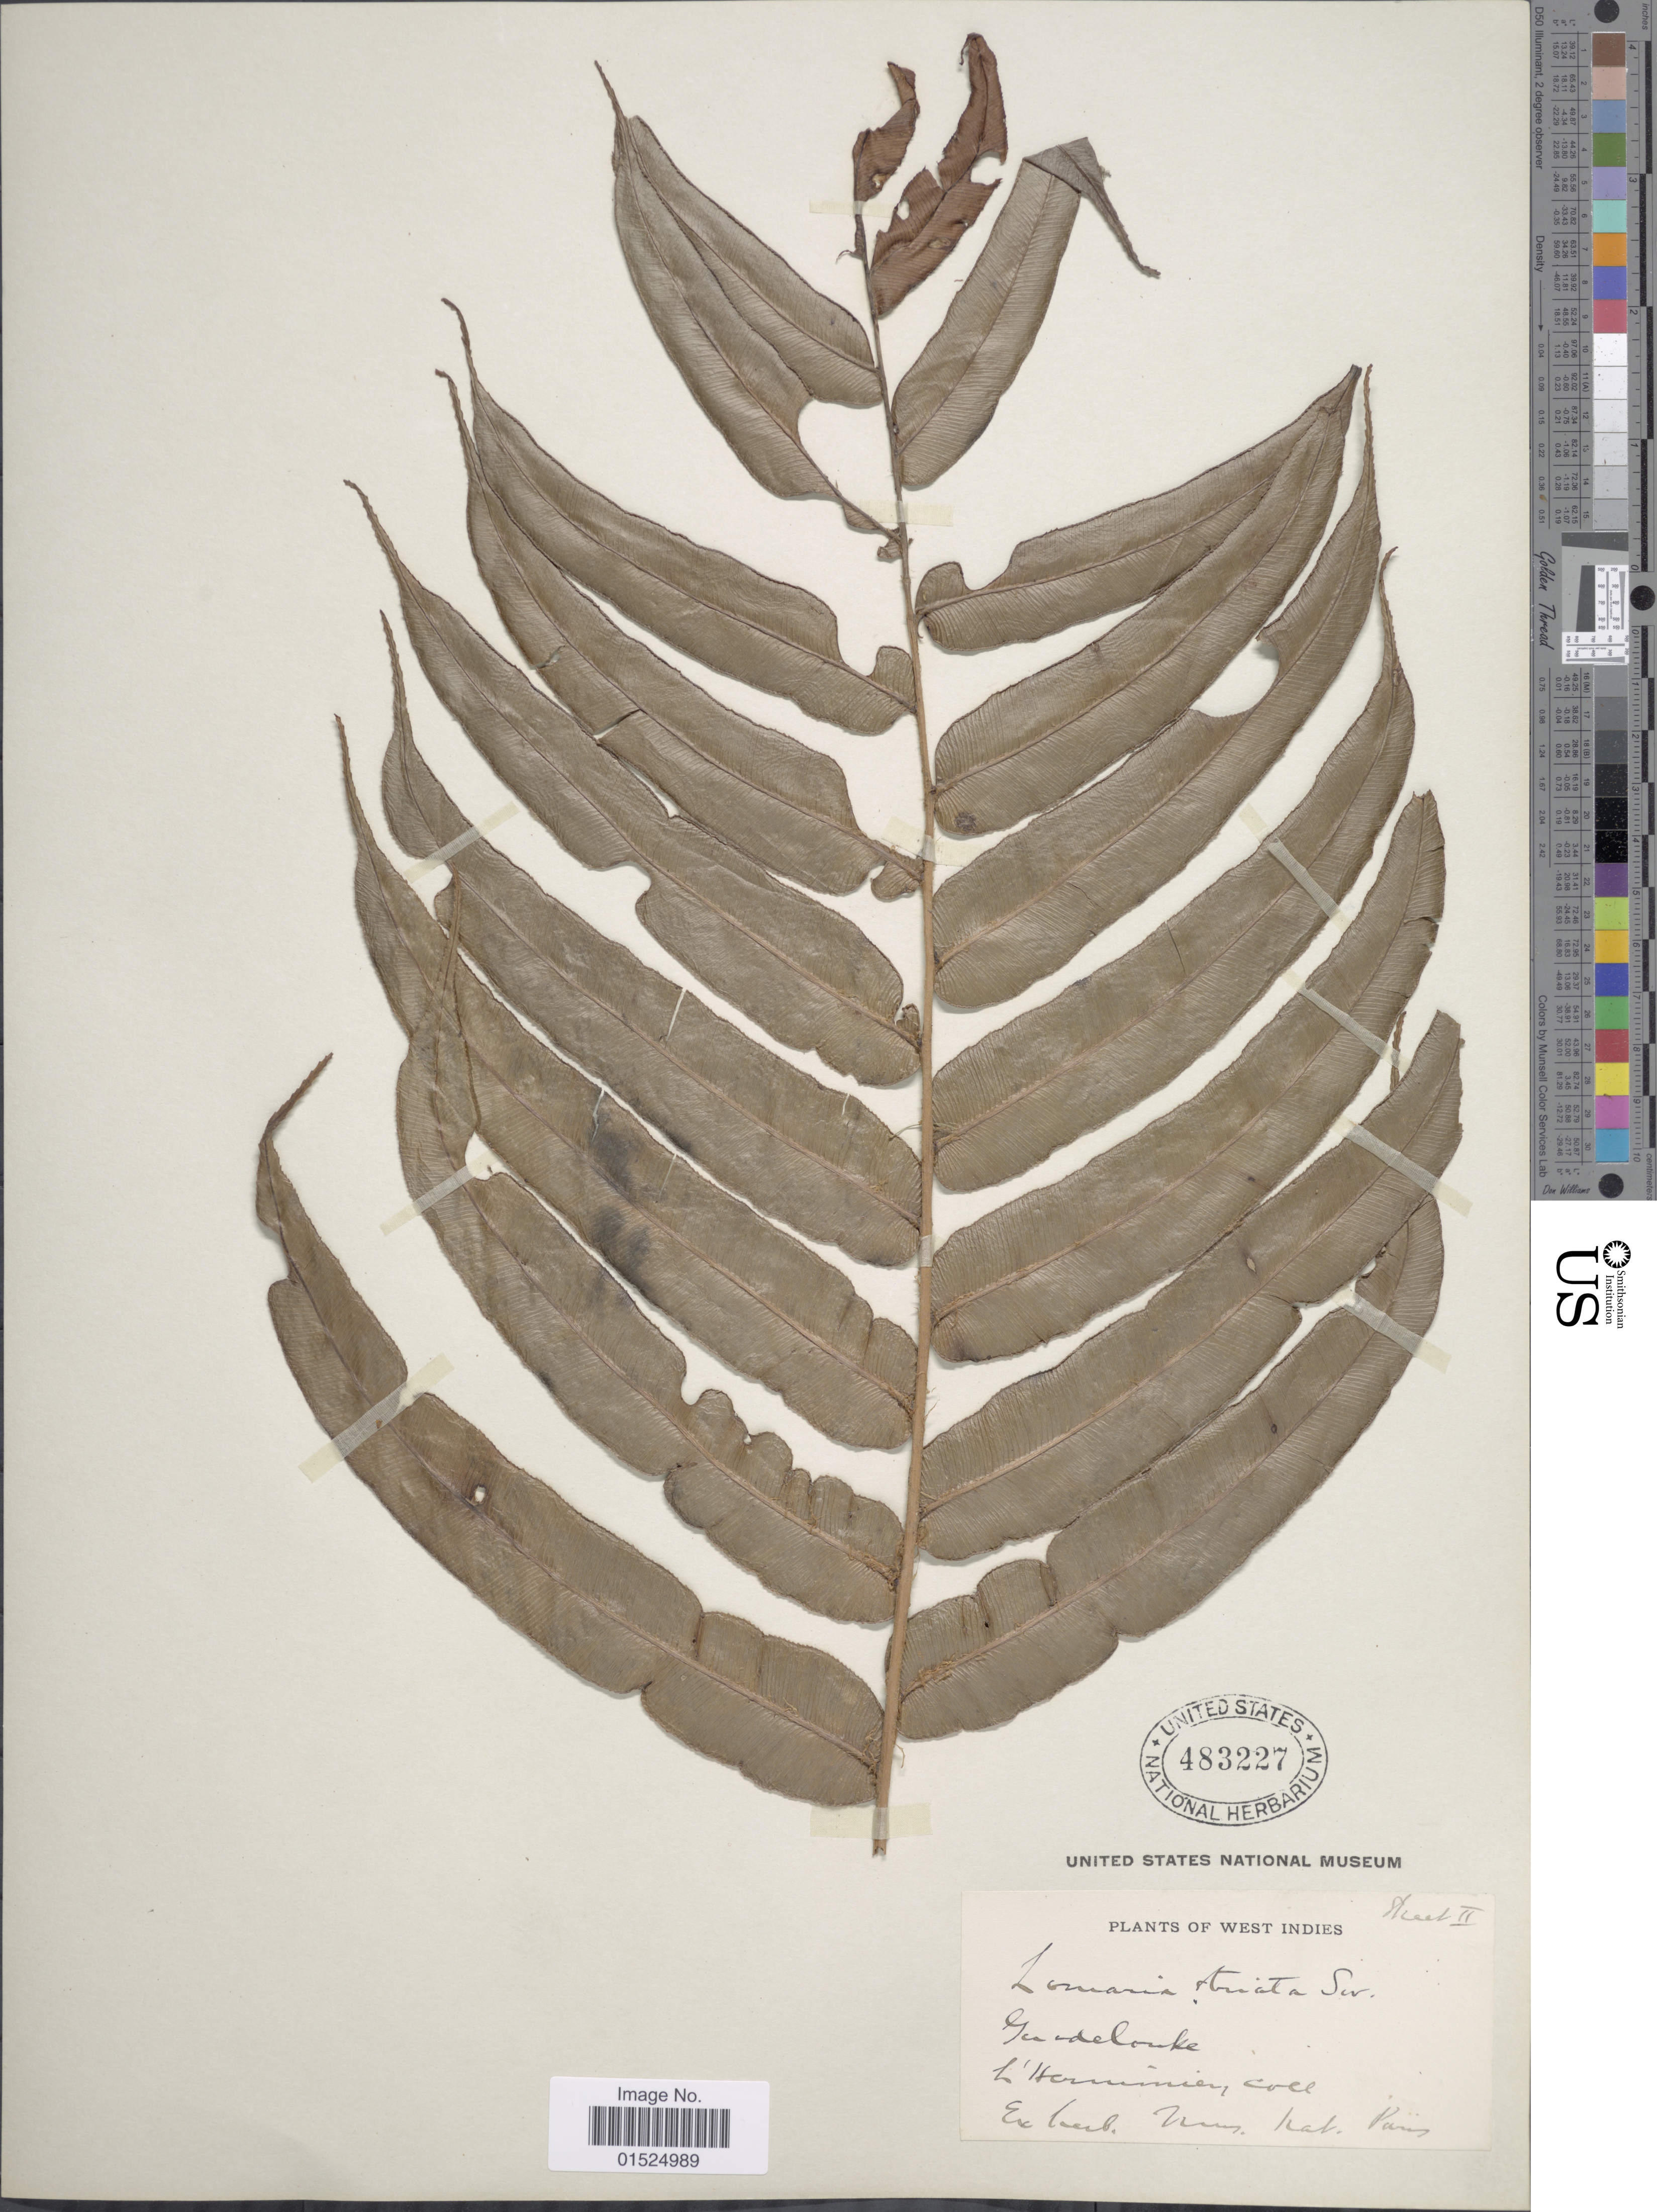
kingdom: Plantae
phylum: Tracheophyta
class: Polypodiopsida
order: Polypodiales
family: Blechnaceae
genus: Blechnum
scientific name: Blechnum ryanii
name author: Hieron.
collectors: -. L'Herminier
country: Guadeloupe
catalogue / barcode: US 483227